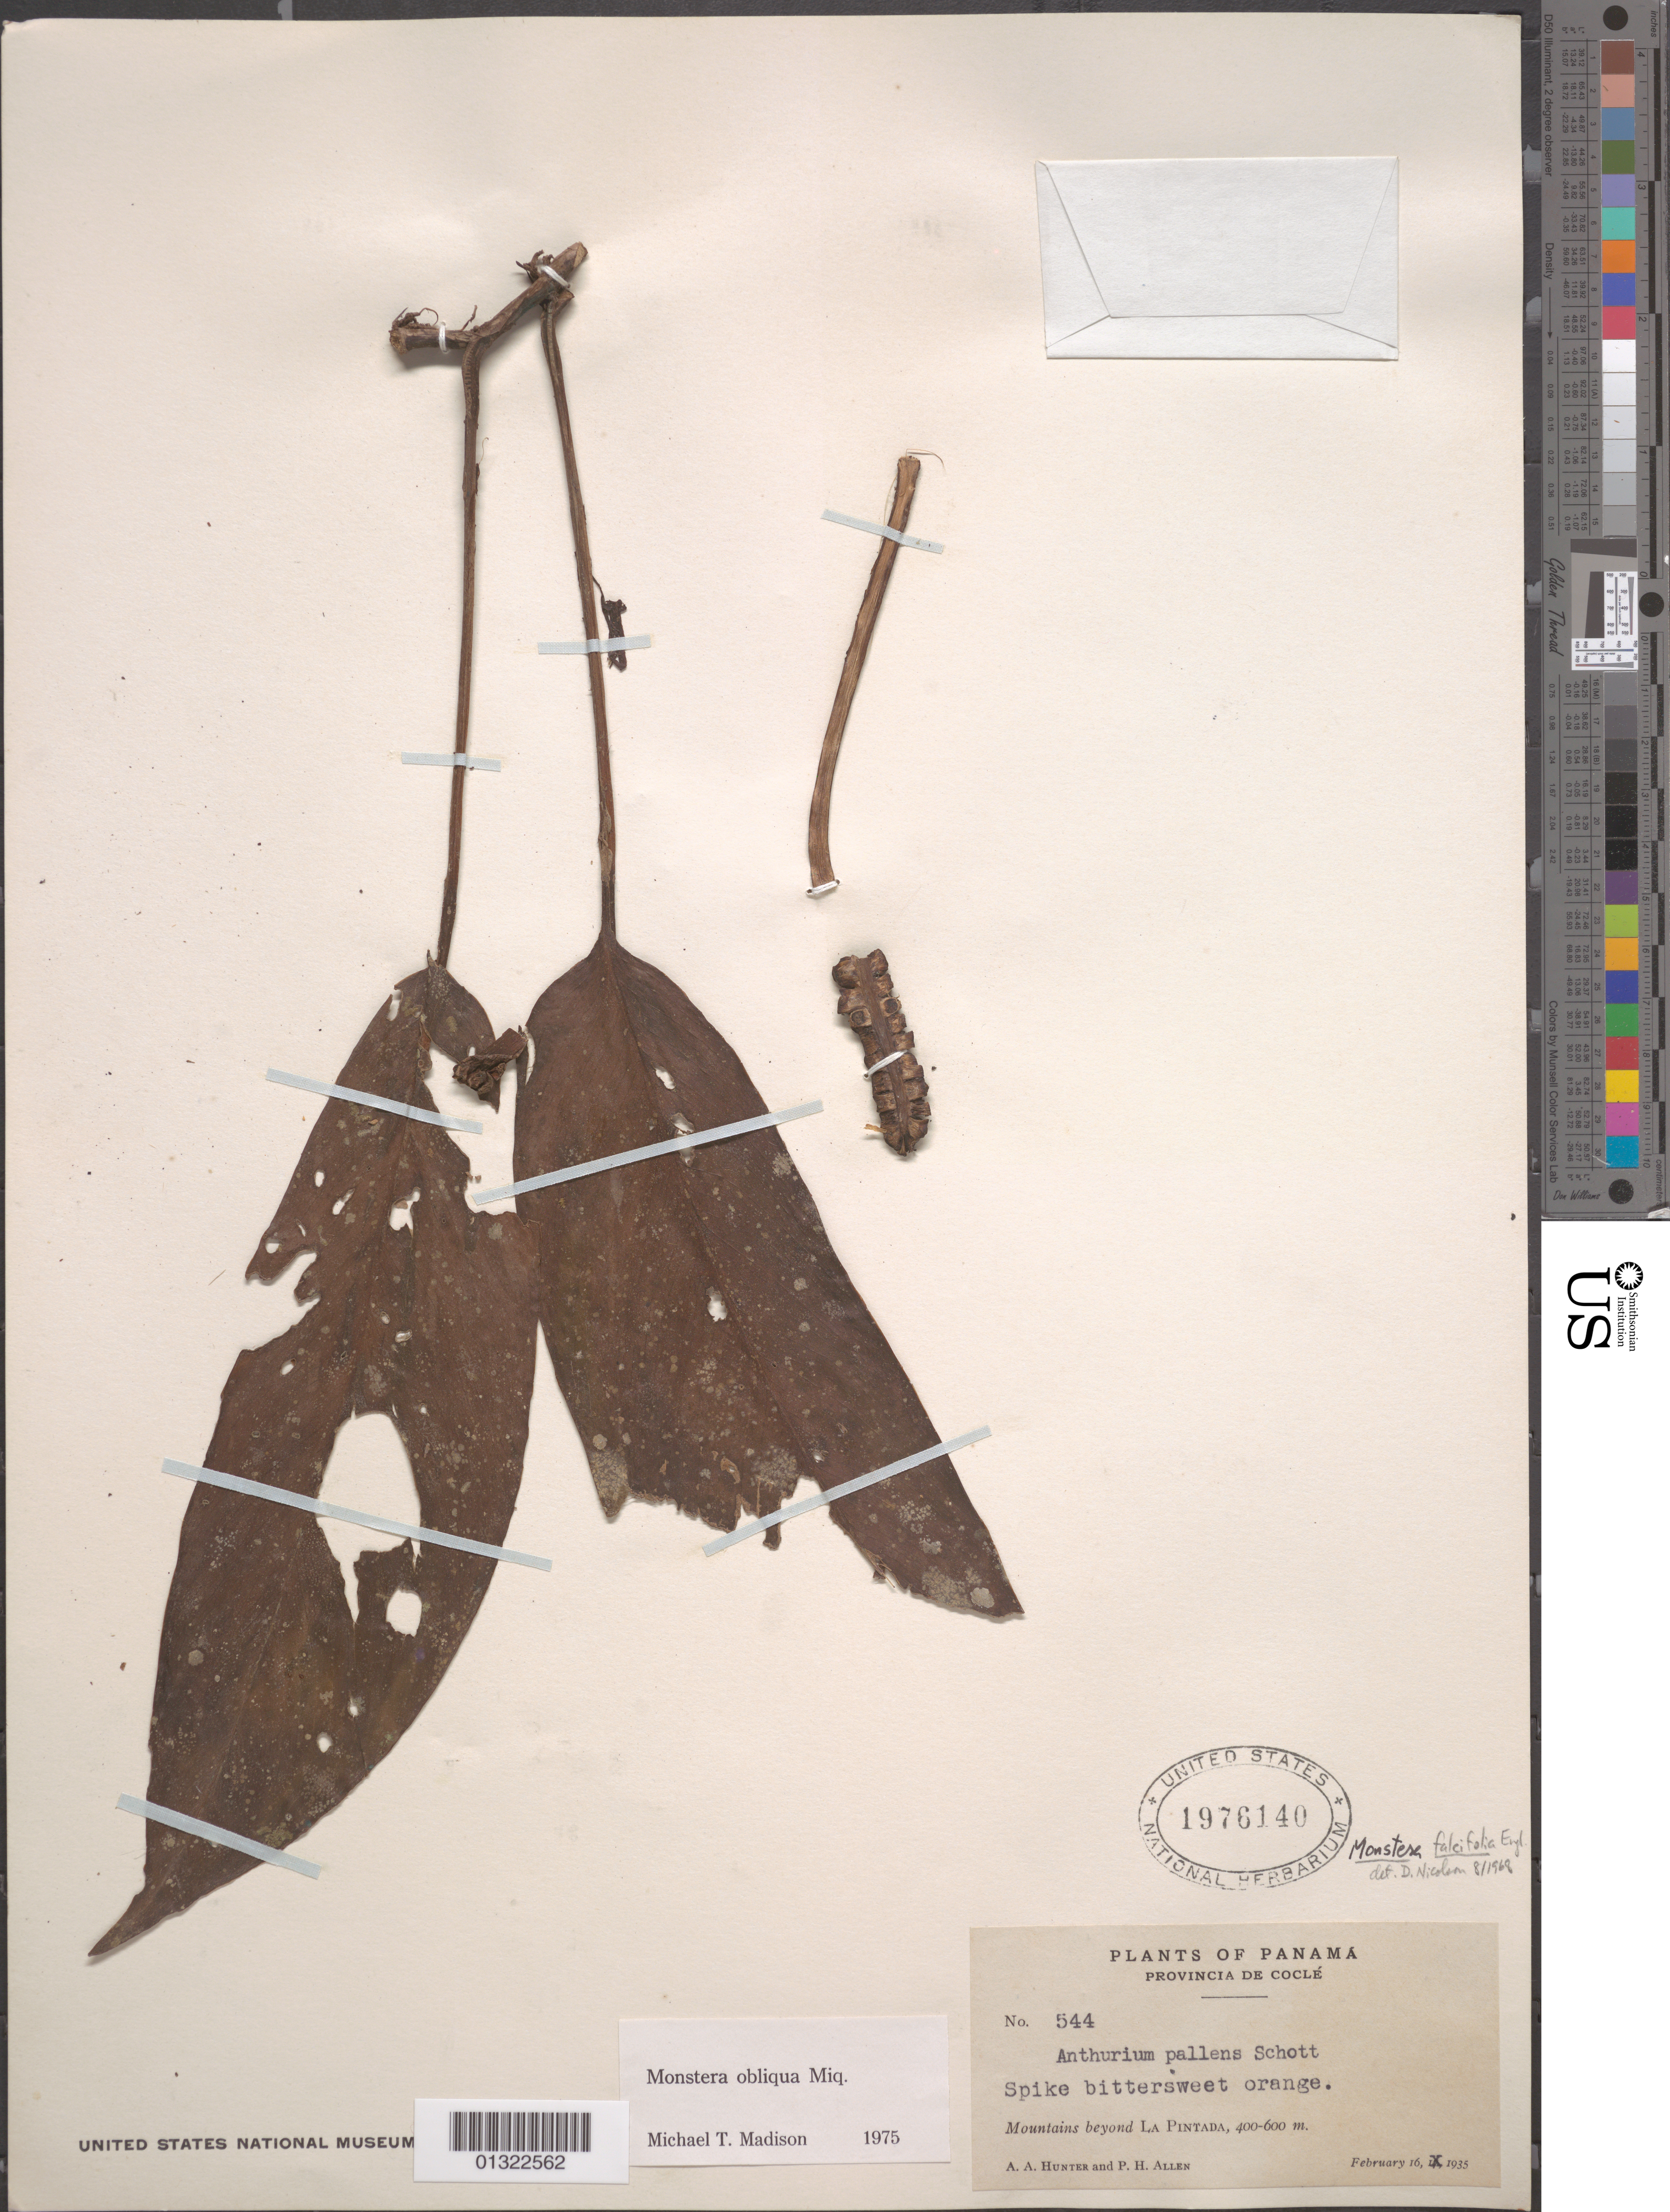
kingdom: Plantae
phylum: Tracheophyta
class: Liliopsida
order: Alismatales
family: Araceae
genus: Monstera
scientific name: Monstera obliqua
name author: Miq.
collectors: A. Hunter & P. H. Allen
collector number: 544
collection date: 1935-02-16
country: Panama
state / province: Cocle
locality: Mountains beyond La Pintada.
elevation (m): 400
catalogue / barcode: US 1976140